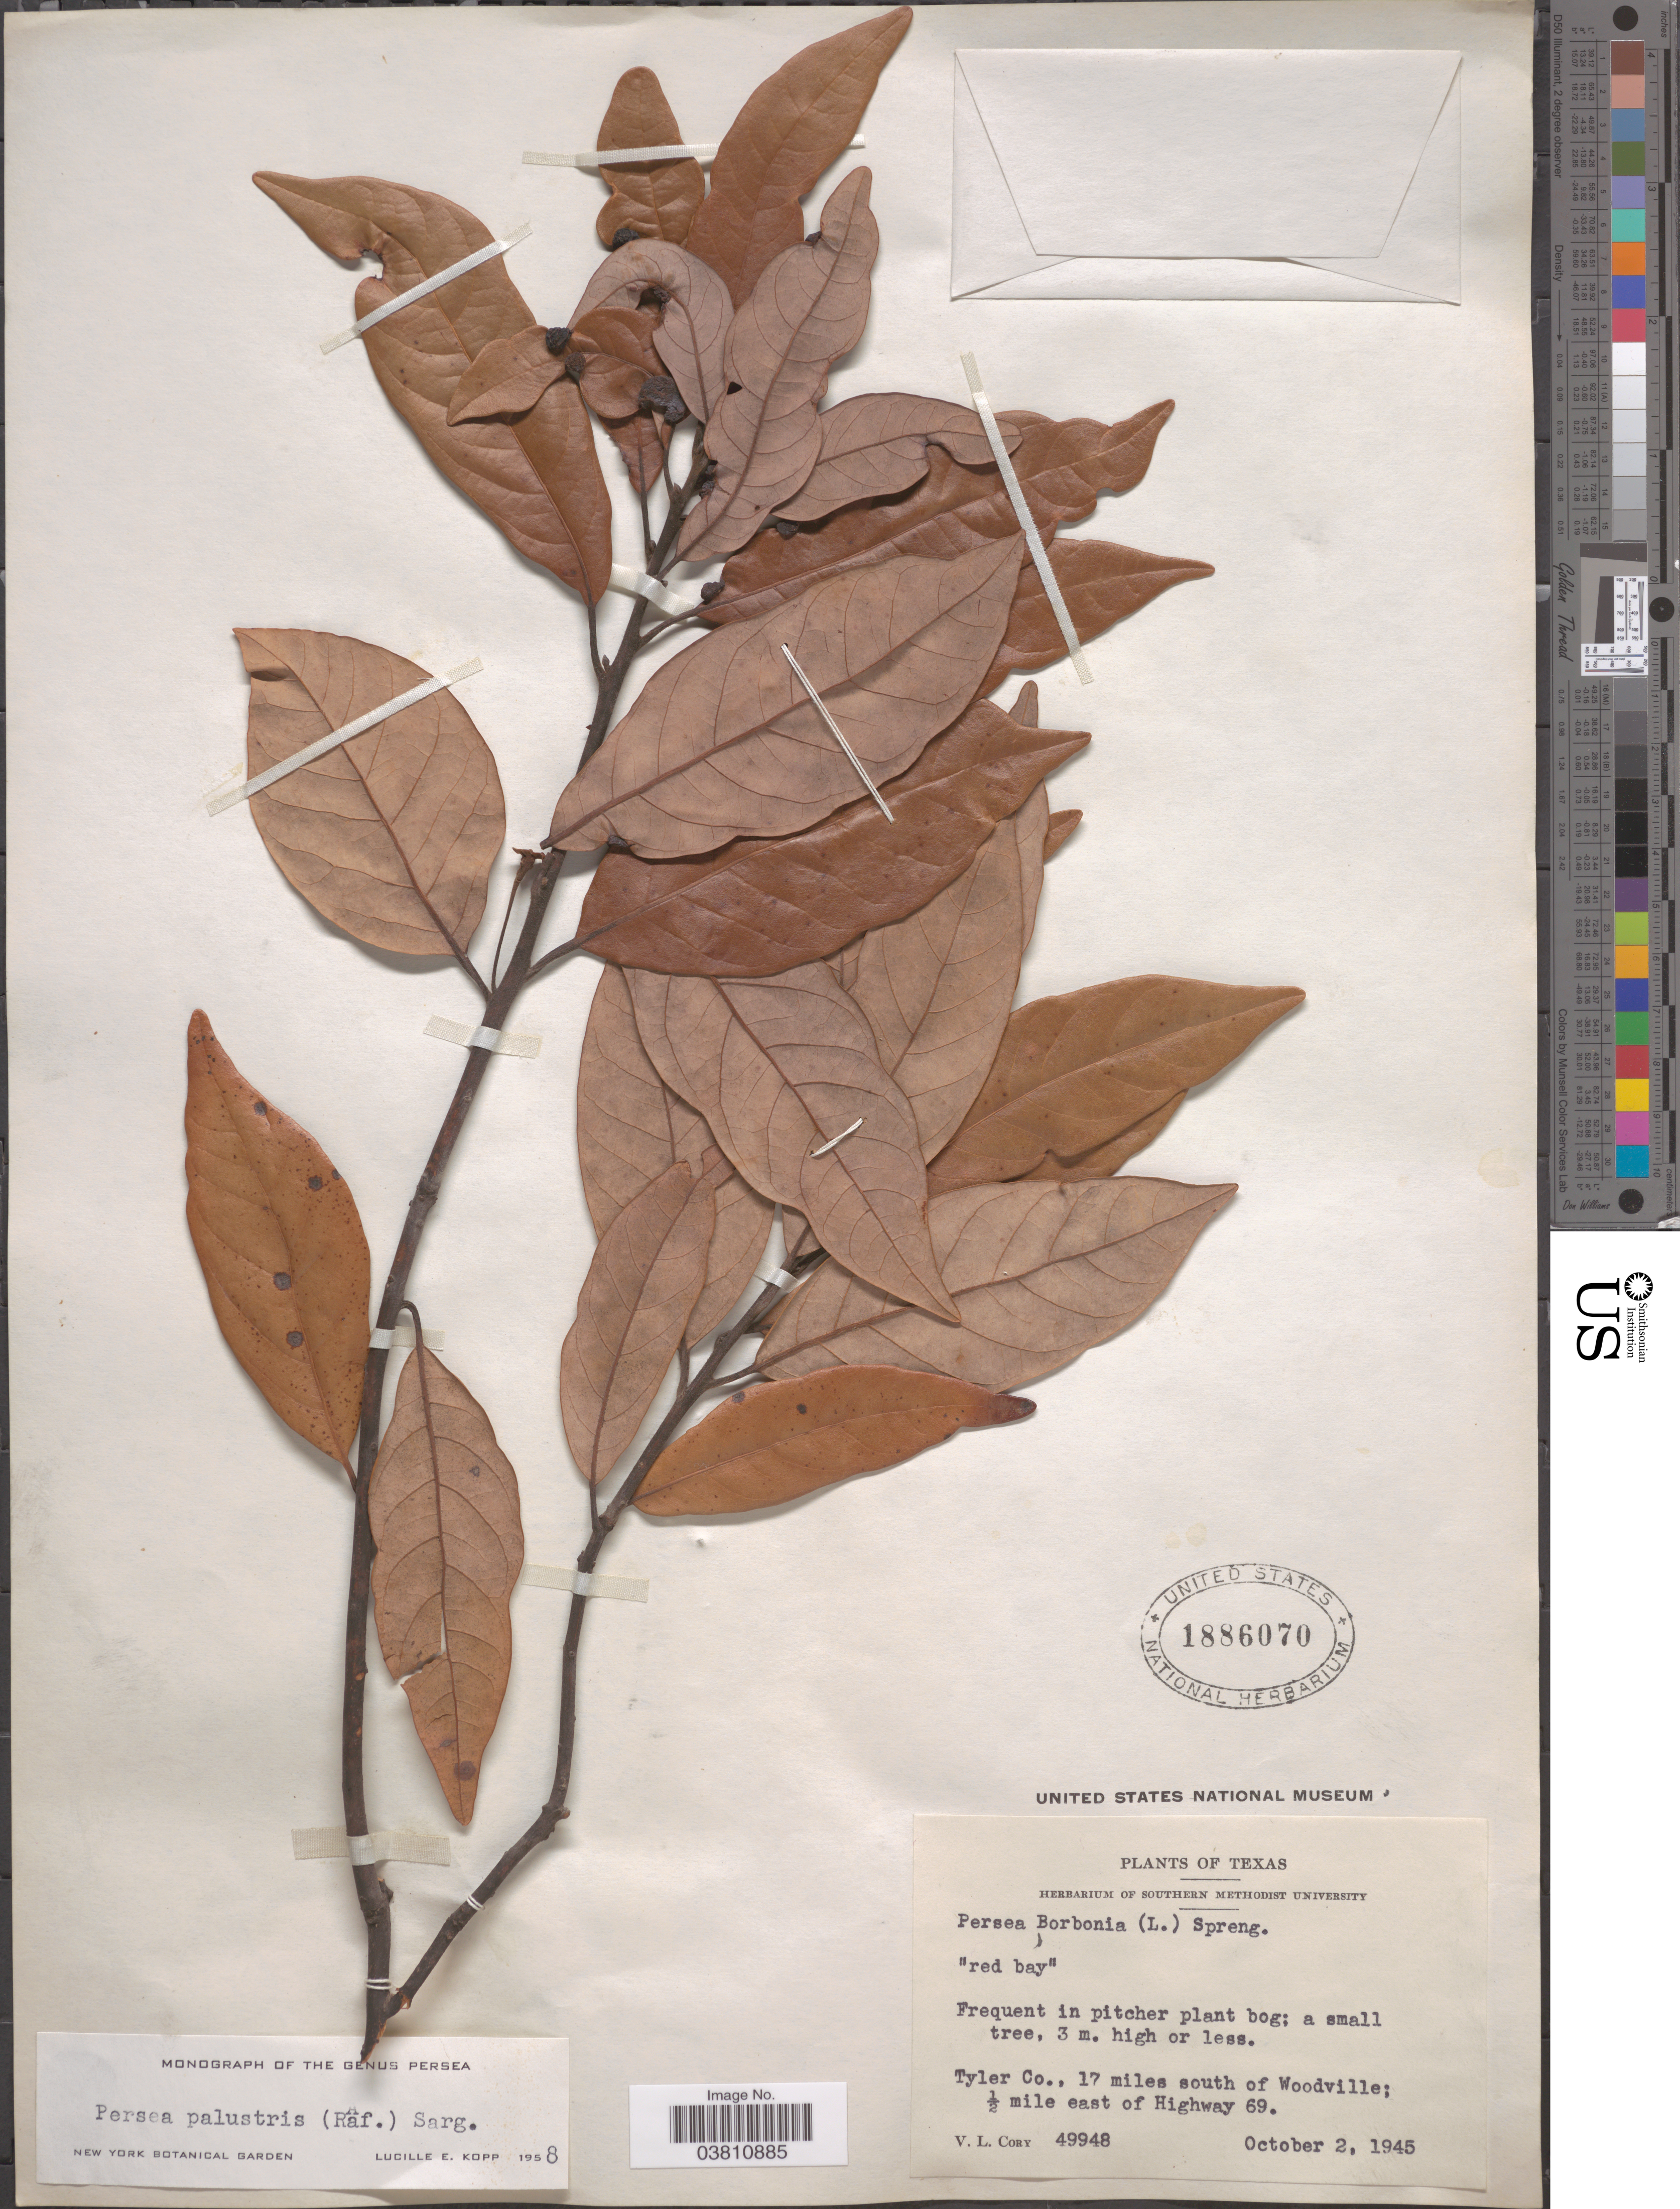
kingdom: Plantae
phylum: Tracheophyta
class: Magnoliopsida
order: Laurales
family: Lauraceae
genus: Persea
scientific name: Persea palustris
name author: (Raf.) Sarg.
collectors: V. Cory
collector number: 49948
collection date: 1945-10-02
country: United States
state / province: Texas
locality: Tyler Co., 17 miles south of Woodville; ½ mile east of Highway 69.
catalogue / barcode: US 1886070